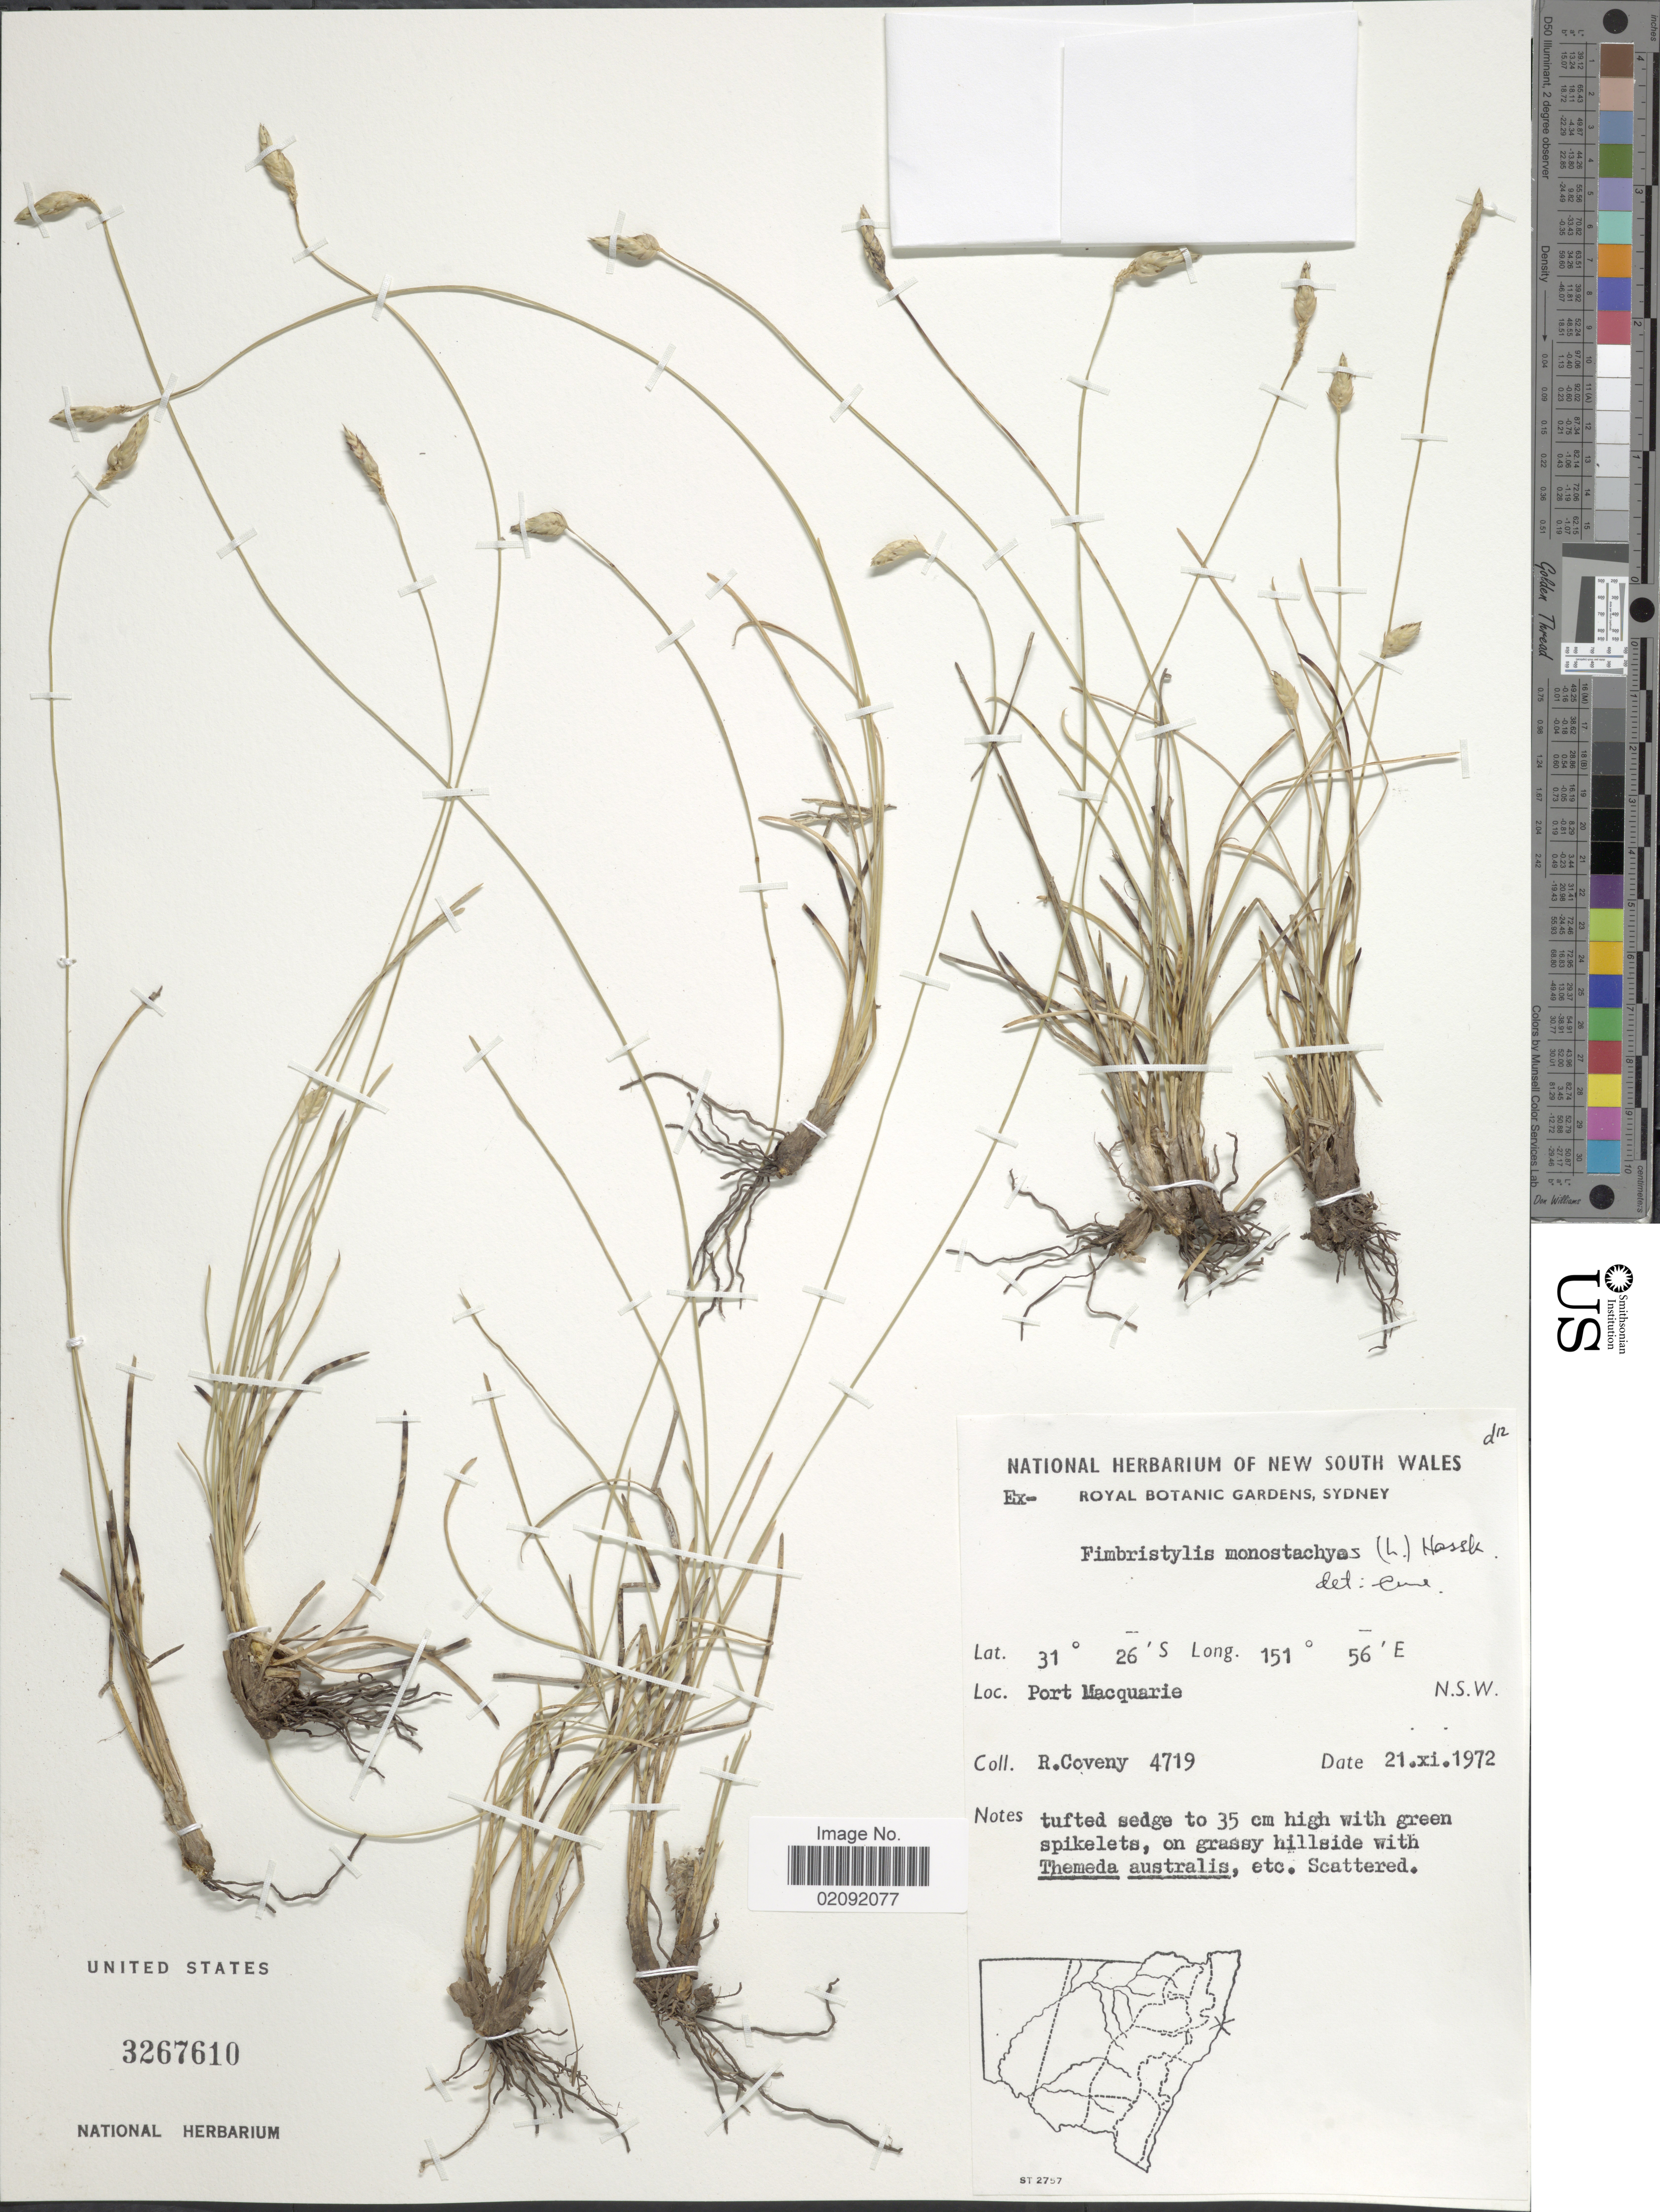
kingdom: Plantae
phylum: Tracheophyta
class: Liliopsida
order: Poales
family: Cyperaceae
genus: Abildgaardia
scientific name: Abildgaardia ovata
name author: (Burm. f.) Kral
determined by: Strong, Mark T., (BOT), Smithsonian Institution - National Museum of Natural History (UNITED STATES)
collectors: R. Coveny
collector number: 4719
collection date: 1972-11-21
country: Australia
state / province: New South Wales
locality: Port Macquarie, on grassy hillside.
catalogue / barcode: US 3267610